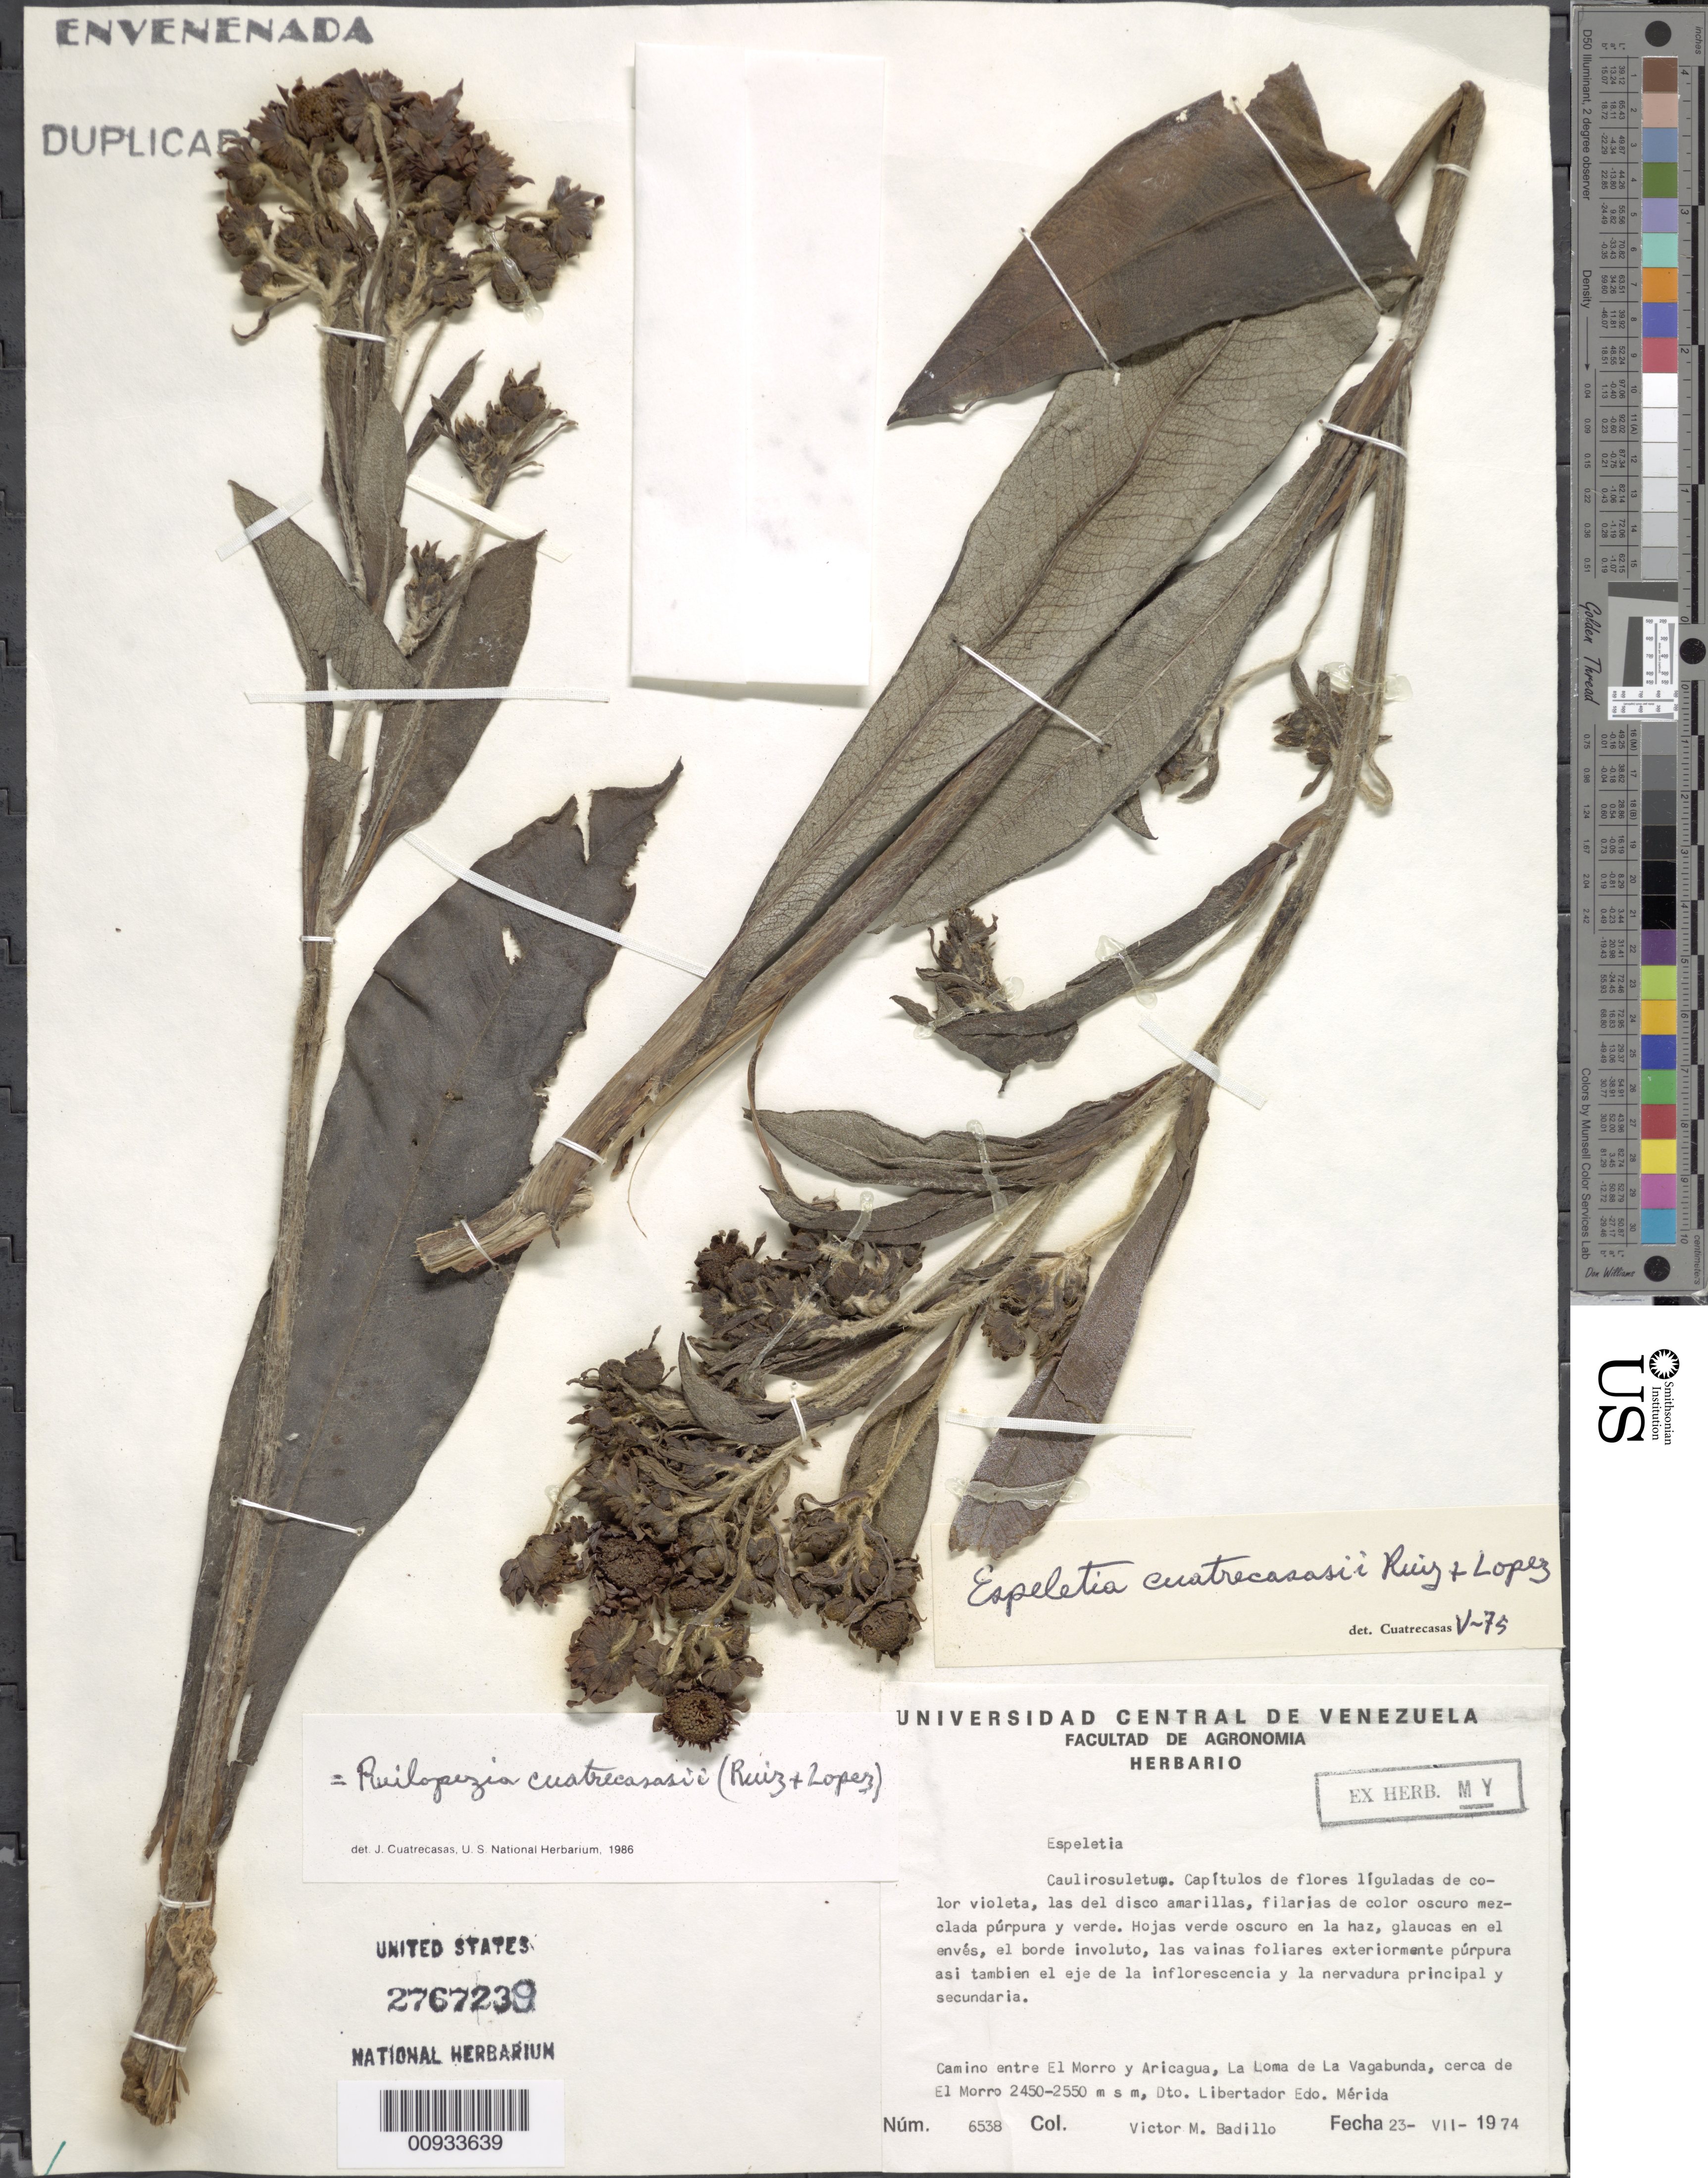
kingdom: Plantae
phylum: Tracheophyta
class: Magnoliopsida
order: Asterales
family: Asteraceae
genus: Ruilopezia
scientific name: Ruilopezia cuatracasasii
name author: (Ruiz & Lopez) Cuatrec.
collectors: V. Badillo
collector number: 6538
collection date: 1974-07-23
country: Venezuela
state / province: Mérida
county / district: Libertador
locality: Camino entre El Morro y Aricagua, La Loma de LA Vagabunda, cerca de El Morro.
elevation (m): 2450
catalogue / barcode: US 2767239